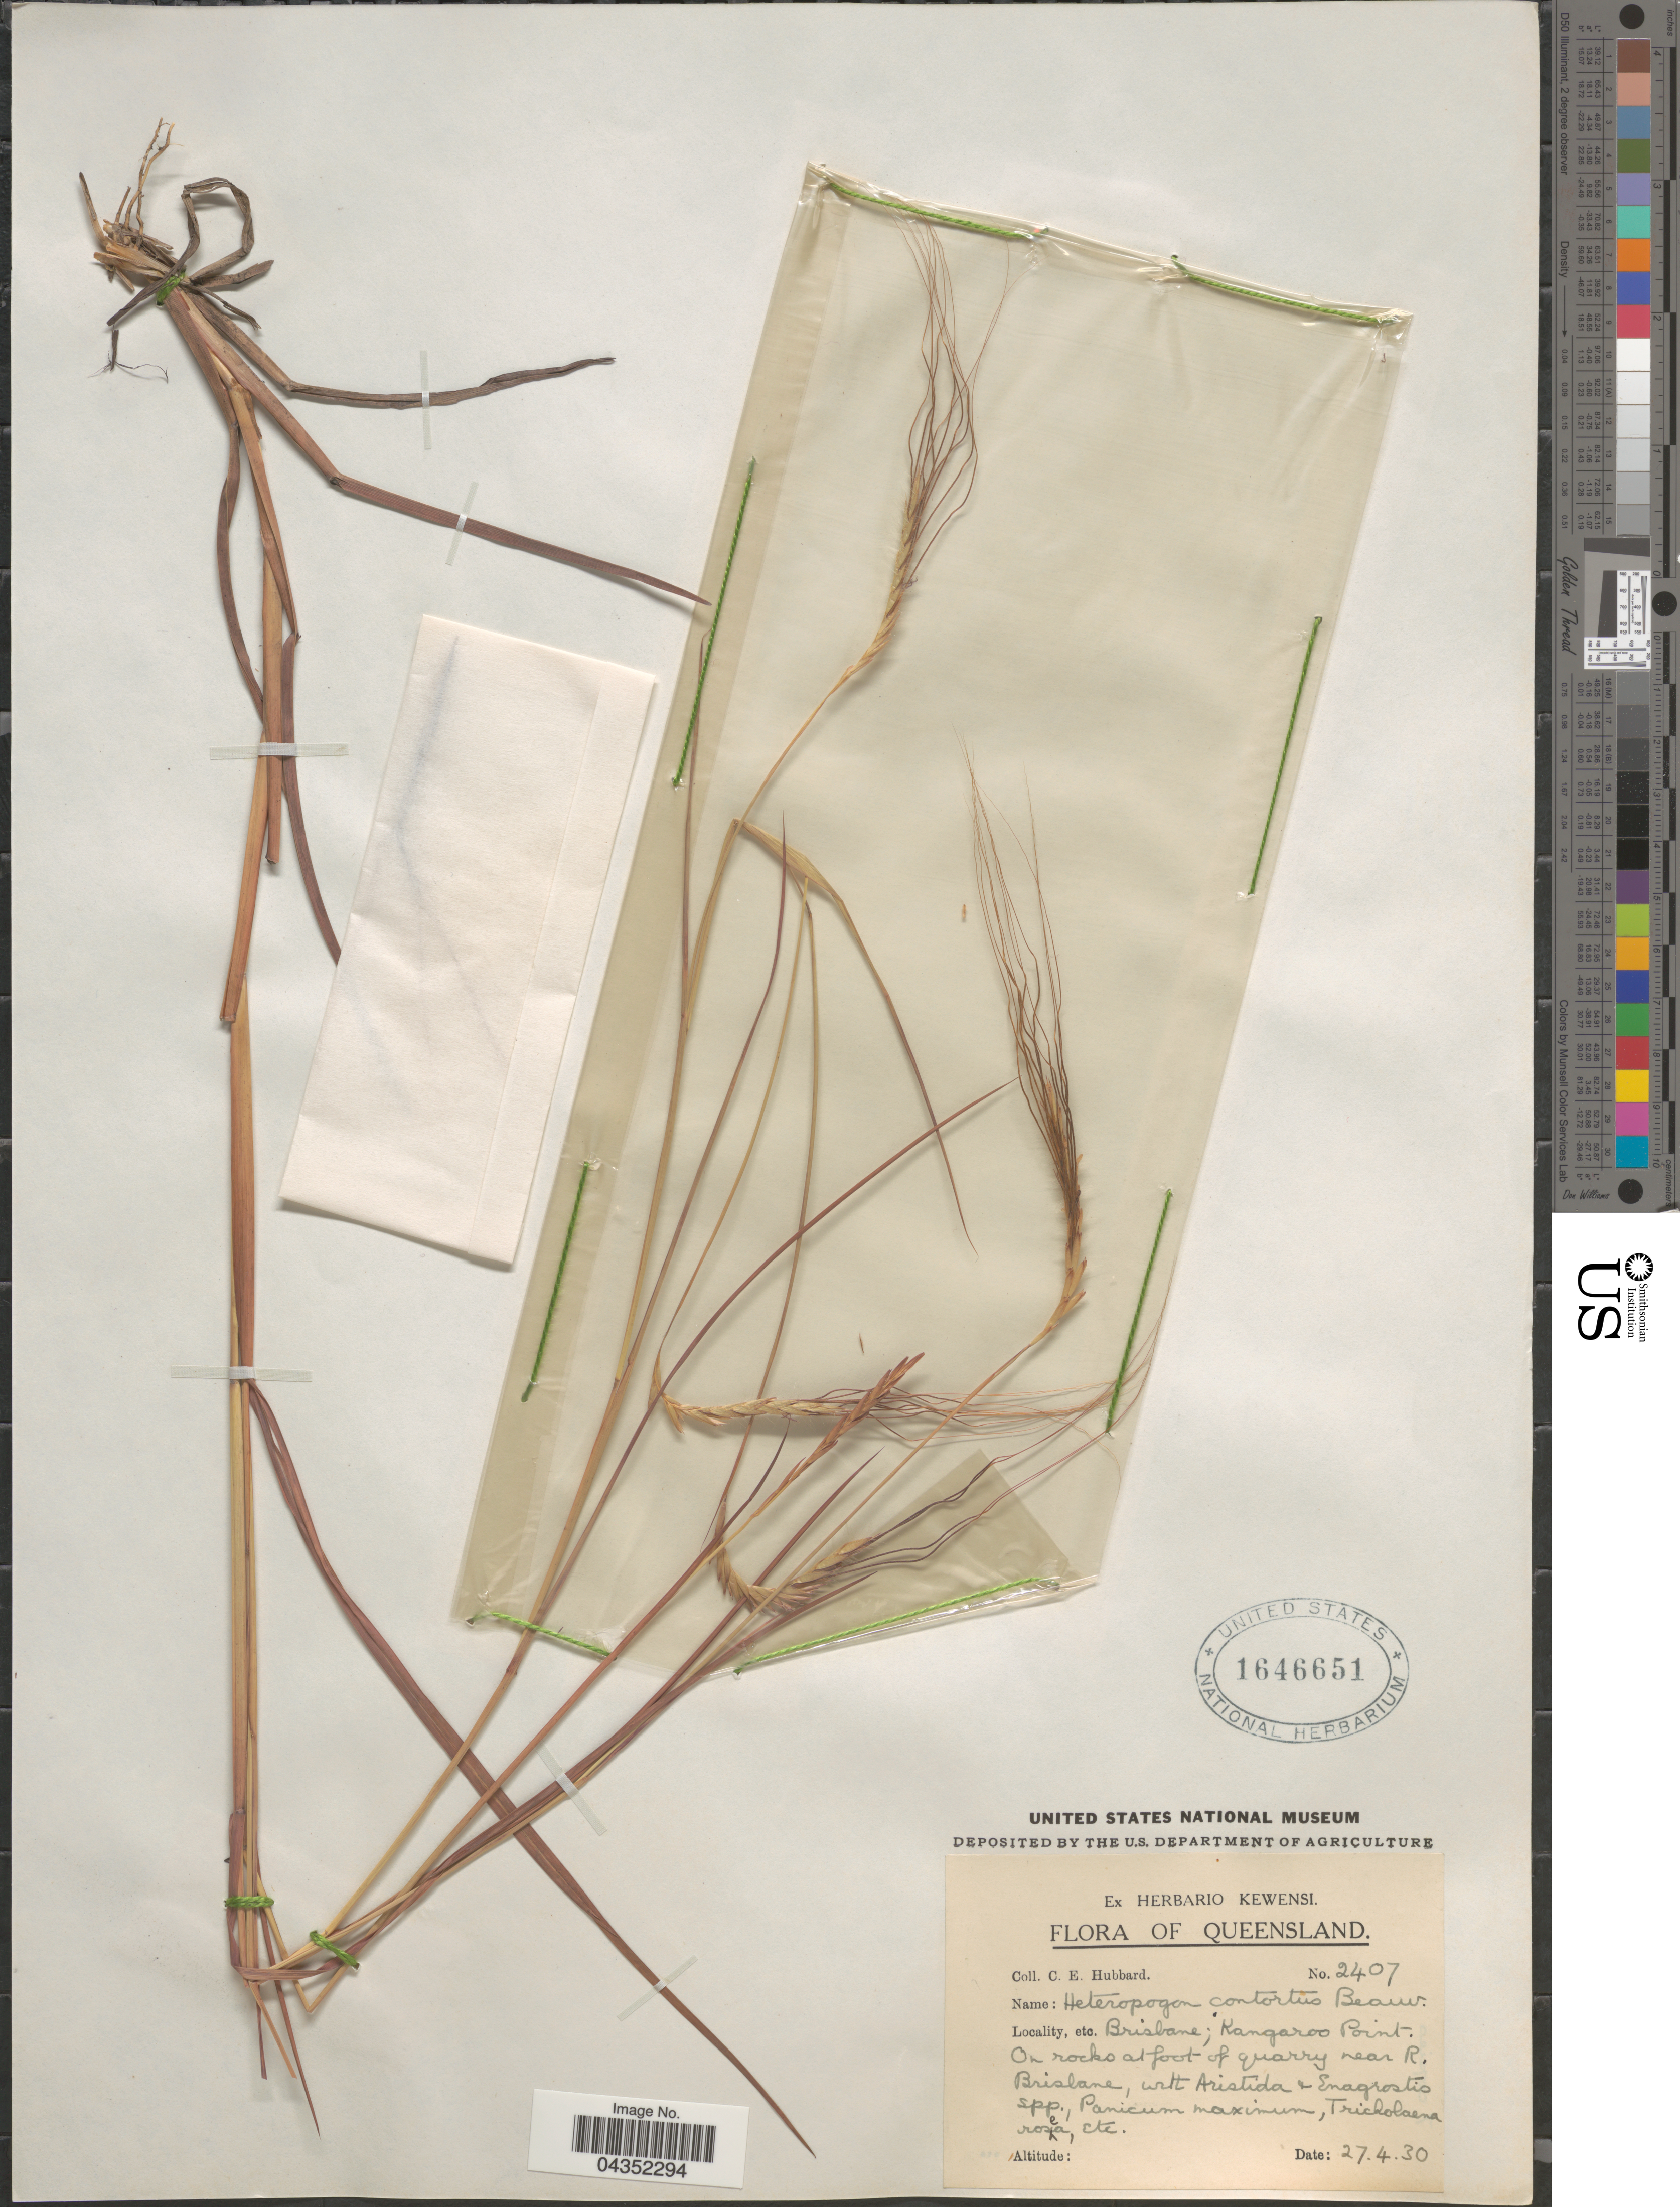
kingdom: Plantae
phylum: Tracheophyta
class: Liliopsida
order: Poales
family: Poaceae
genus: Heteropogon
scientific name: Heteropogon contortus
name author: (L.) P. Beauv. ex Roem. & Schult.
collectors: C. E. Hubbard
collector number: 2407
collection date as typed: Transcribed d/m/y: 27/4/30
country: Australia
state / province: Queensland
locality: Brisbane; Kangaroo Point. On rocks at foot of quarry near R. Brisbane.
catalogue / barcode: US 1646651